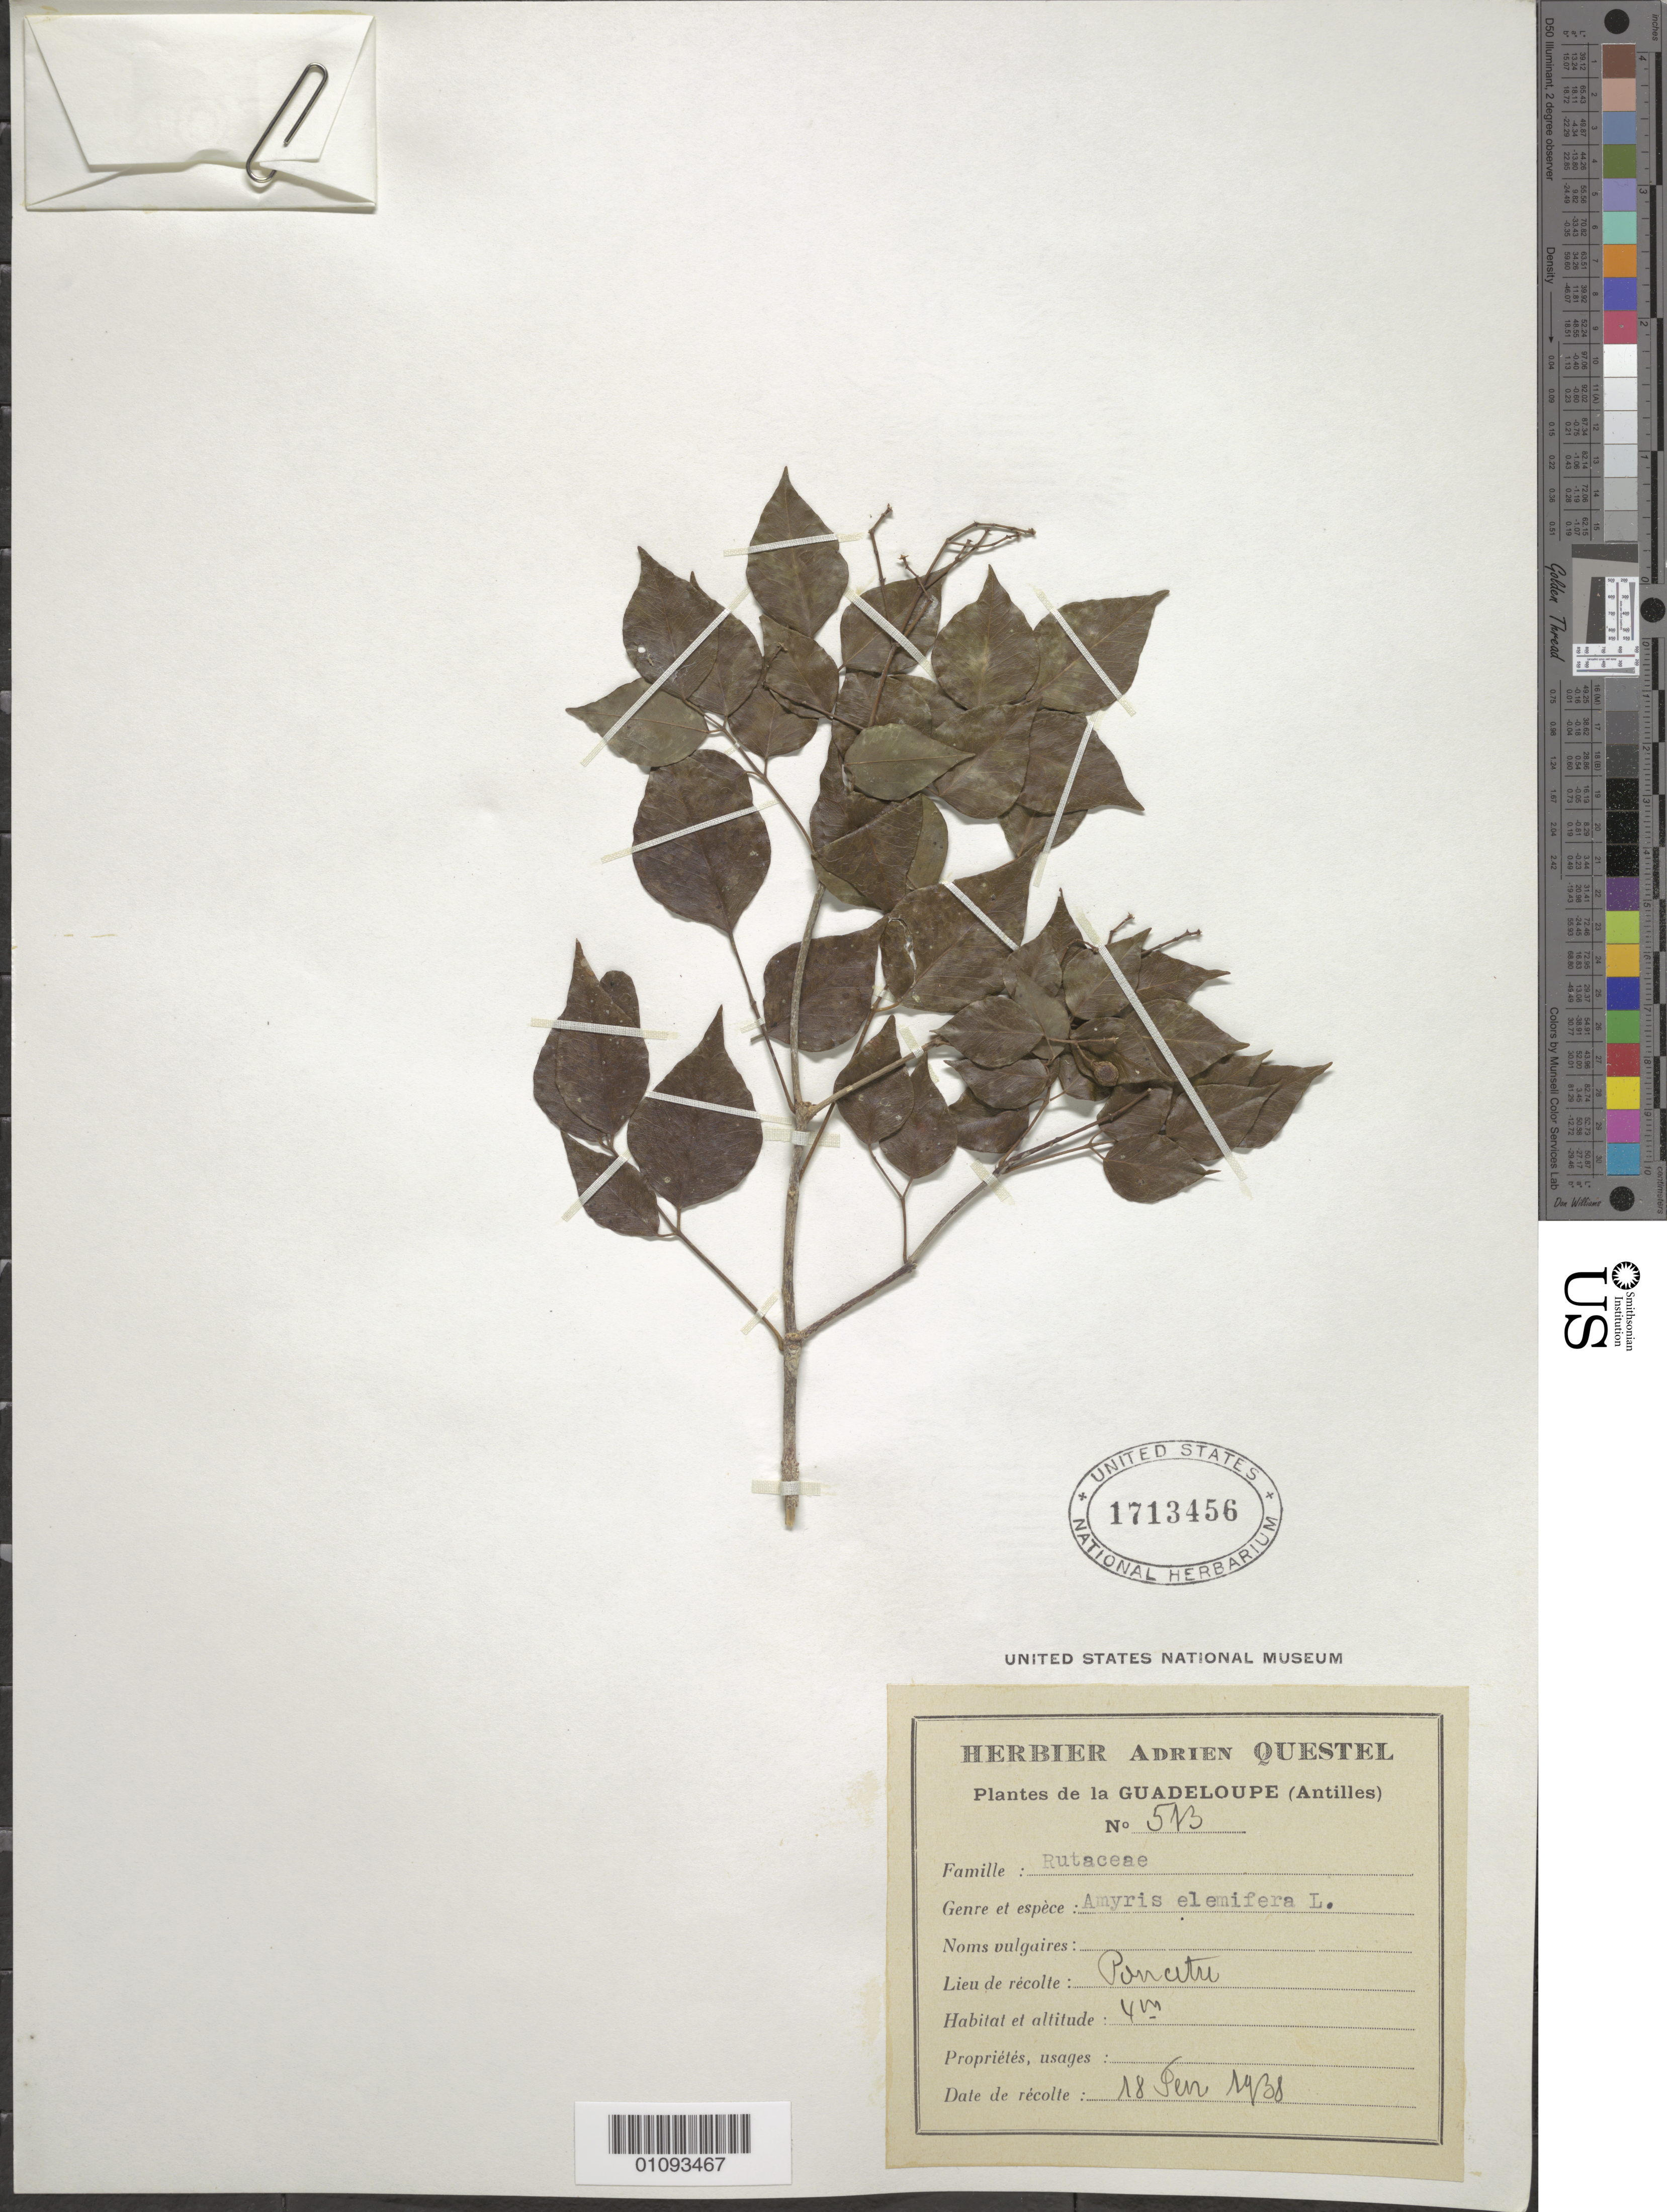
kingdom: Plantae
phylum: Tracheophyta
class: Magnoliopsida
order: Sapindales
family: Rutaceae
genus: Amyris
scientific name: Amyris elemifera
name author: L.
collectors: A. Questel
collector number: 513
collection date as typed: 18 Jan 1938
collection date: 1938-01-18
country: Guadeloupe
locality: Pancitu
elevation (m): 4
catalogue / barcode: US 1713456